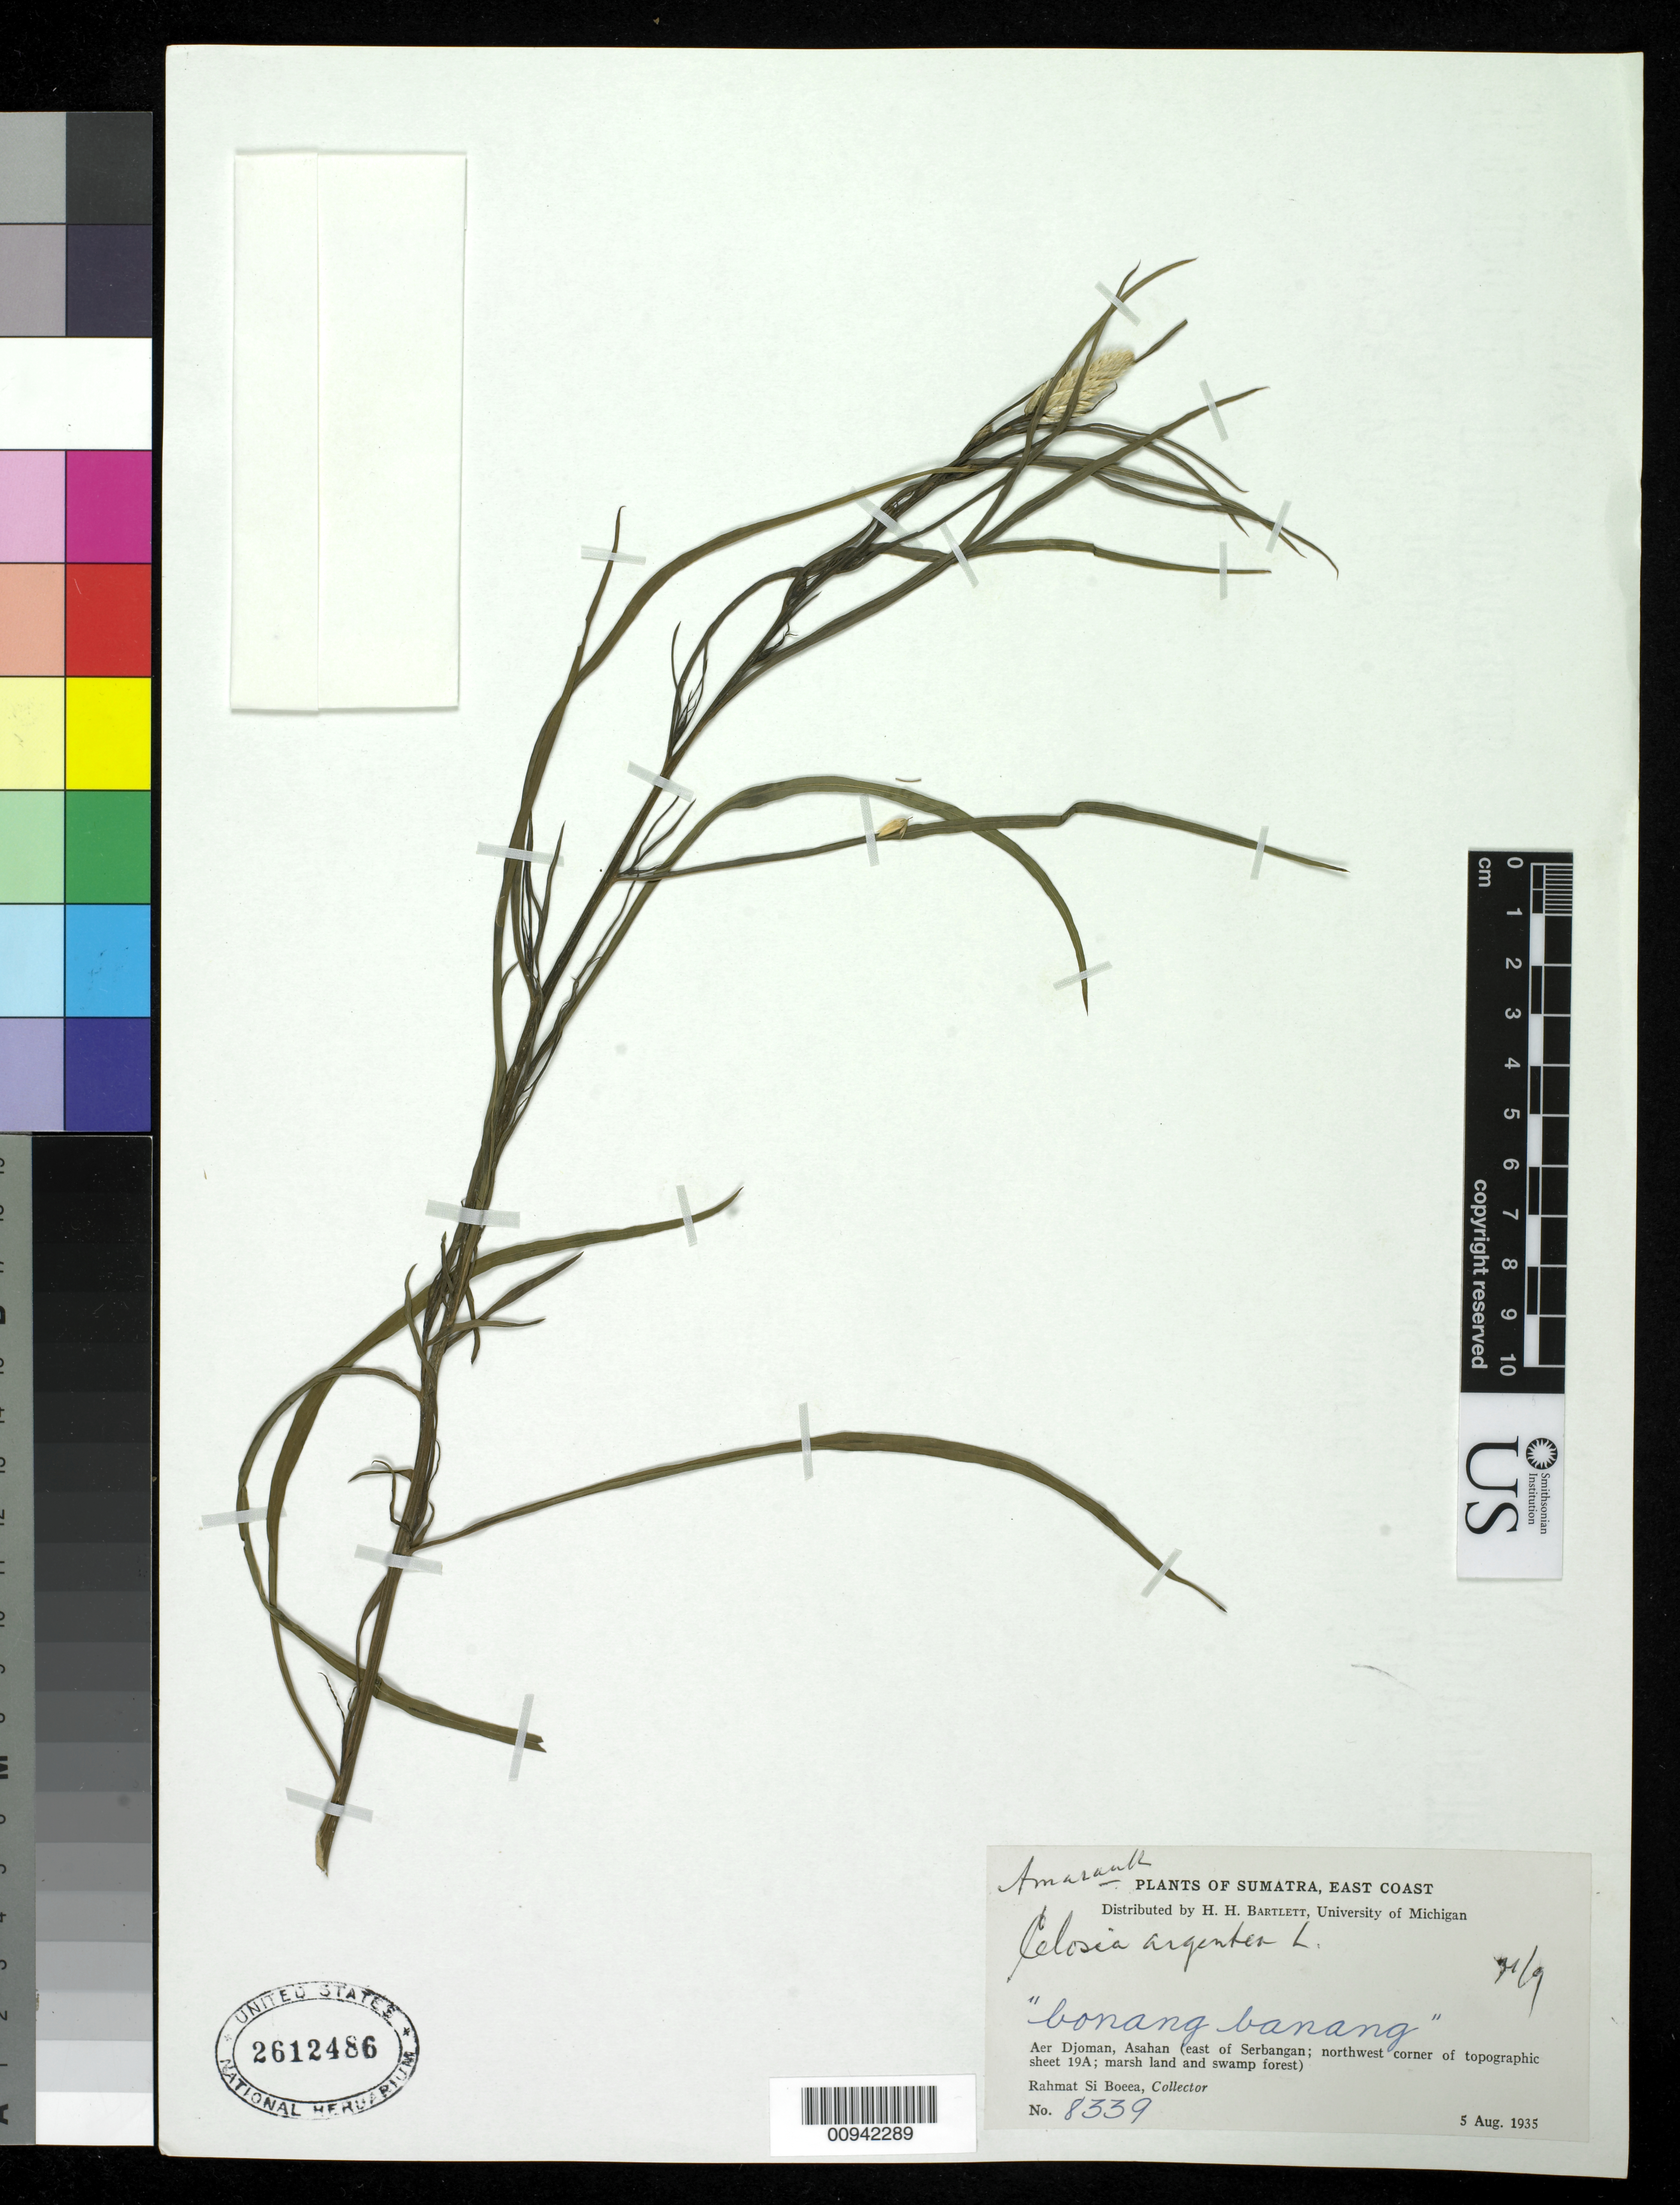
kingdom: Plantae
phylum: Tracheophyta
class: Magnoliopsida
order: Caryophyllales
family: Amaranthaceae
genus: Celosia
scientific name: Celosia argentea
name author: L.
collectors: Rahmat Si Boeea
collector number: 8339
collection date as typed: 05 Aug 1935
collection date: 1935-08-05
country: Indonesia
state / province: Sumatra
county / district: Aceh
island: Sumatra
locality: Aer Djoman, Asahan (east of Serbangan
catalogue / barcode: US 2612486